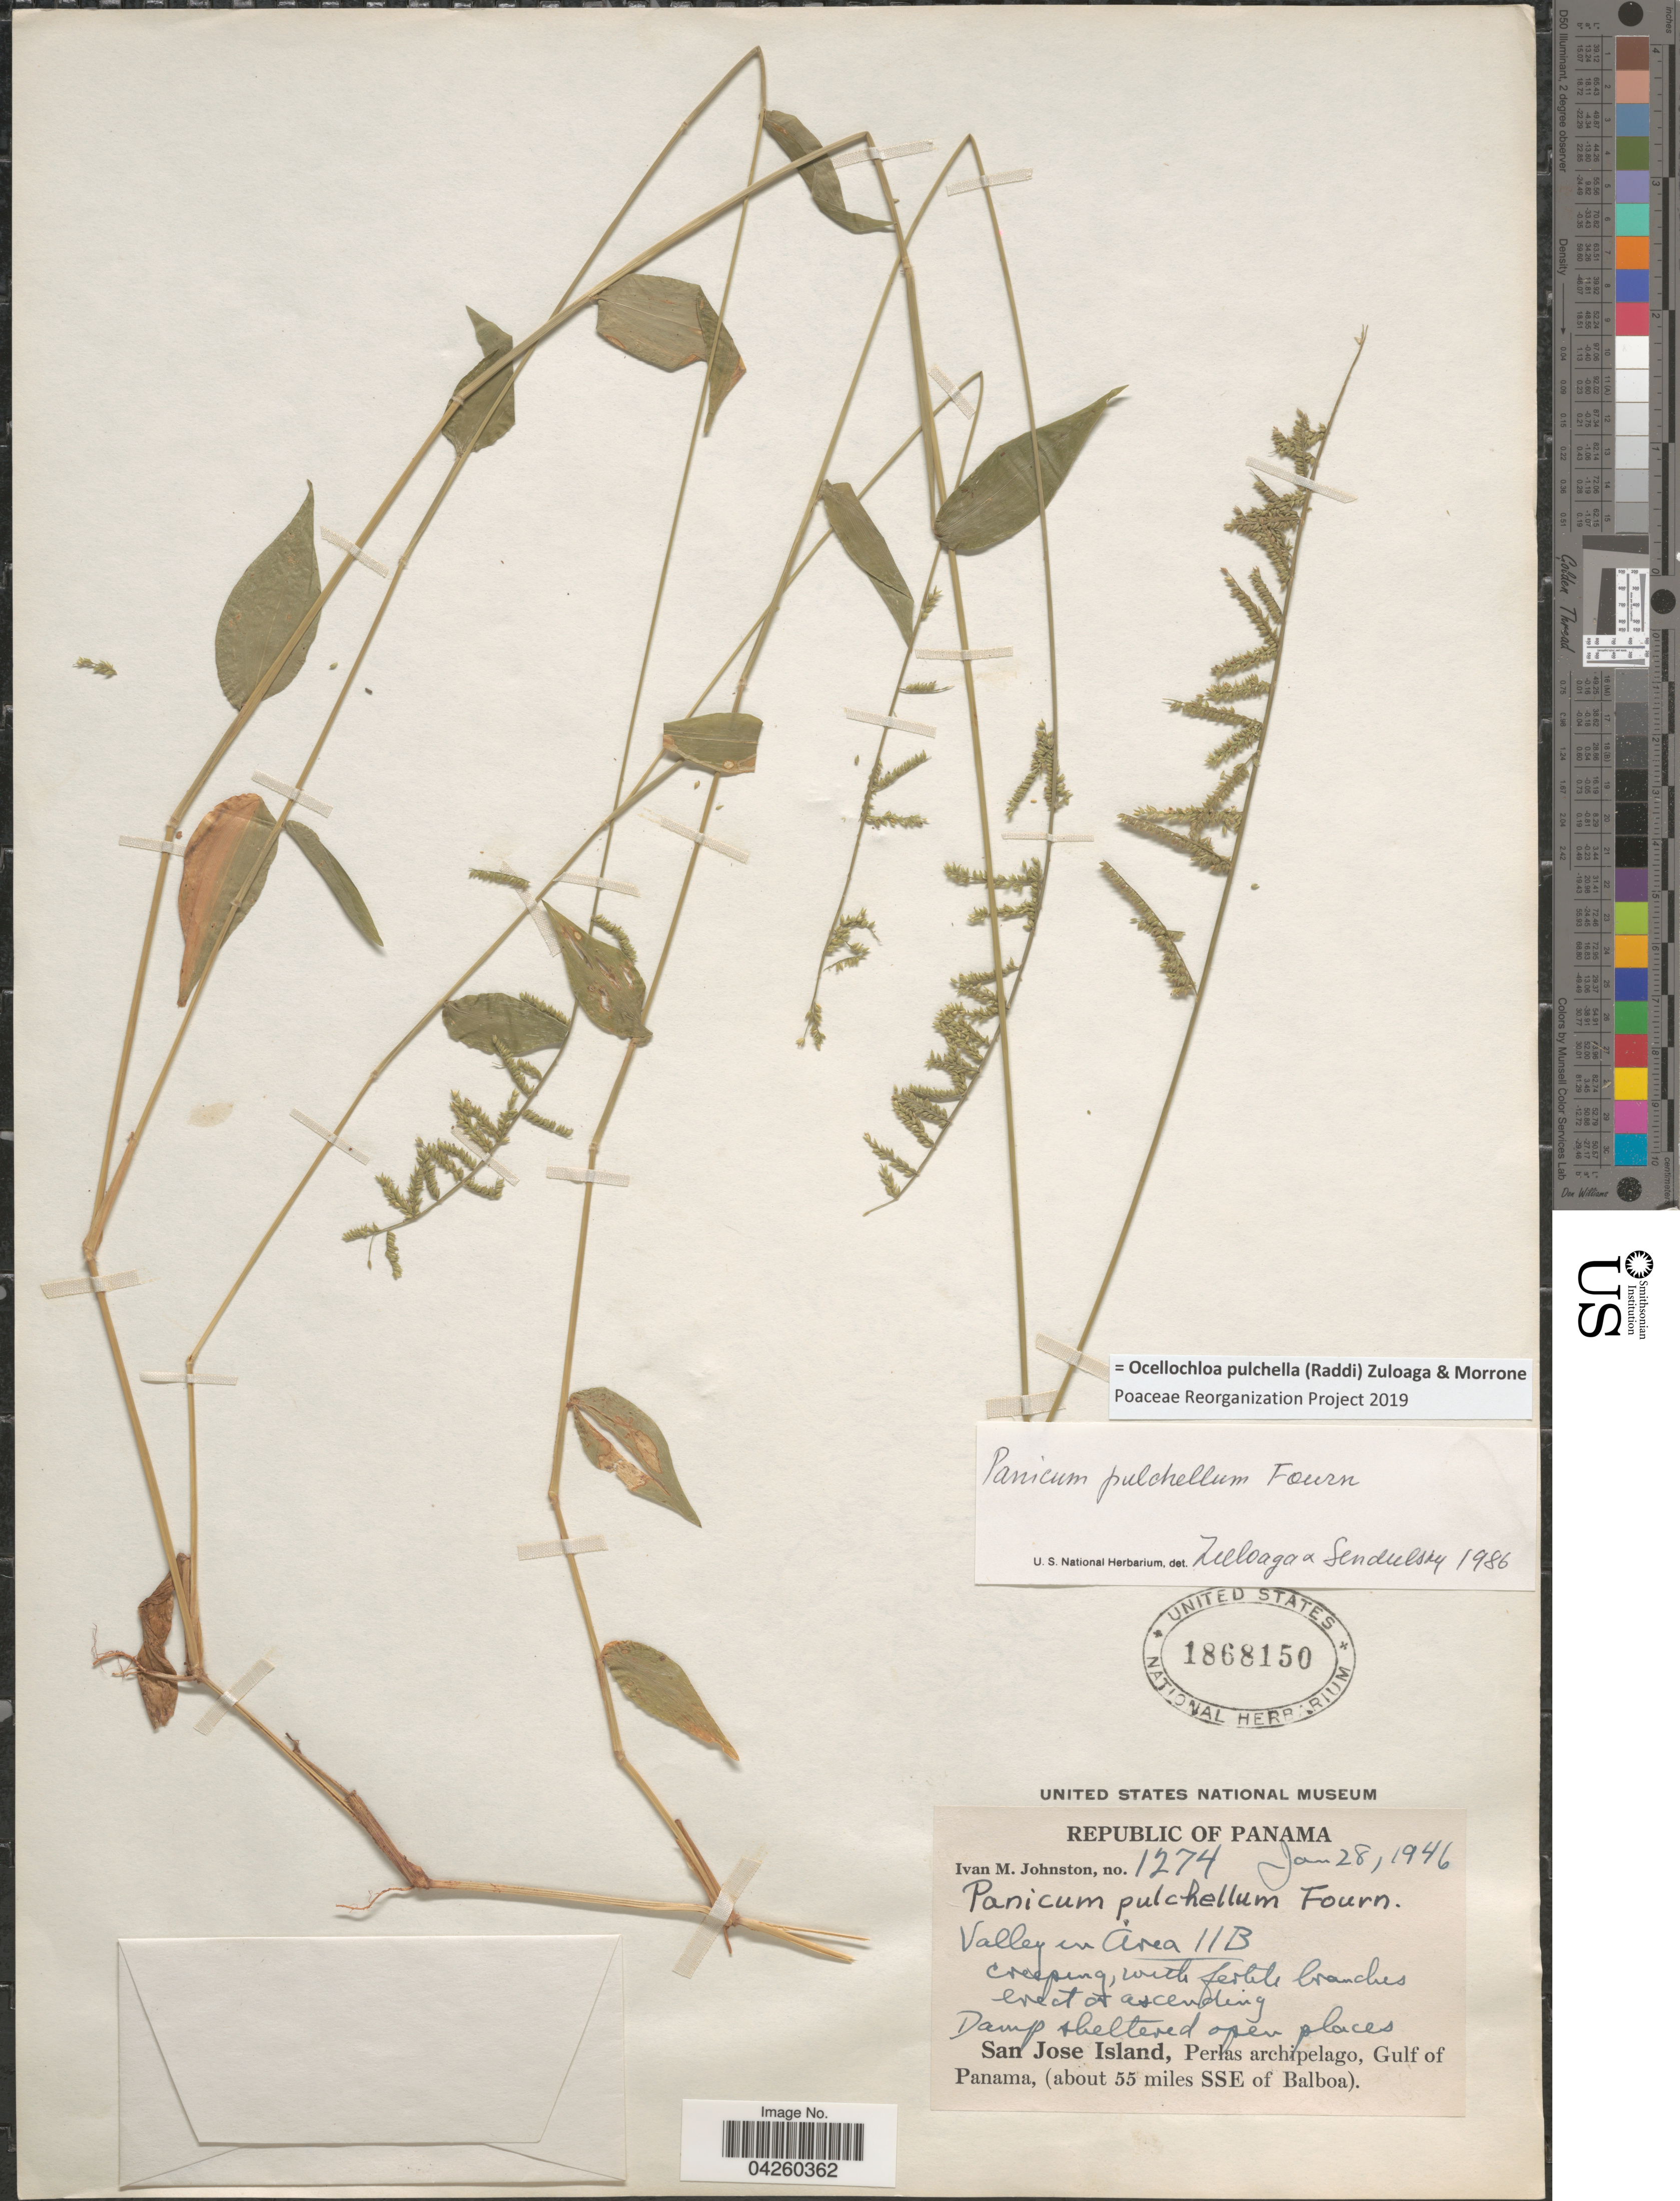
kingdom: Plantae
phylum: Tracheophyta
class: Liliopsida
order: Poales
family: Poaceae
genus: Ocellochloa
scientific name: Ocellochloa pulchella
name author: (Raddi) Zuloaga & Morrone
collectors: I.M. Johnston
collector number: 1274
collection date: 1946-01-28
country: Panama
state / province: Panamá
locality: Valley in Area 11B. San Jose Island, Perlas archipelago, Gulf of Panama, (about 55 miles SSE of Balboa).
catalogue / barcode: US 1868150